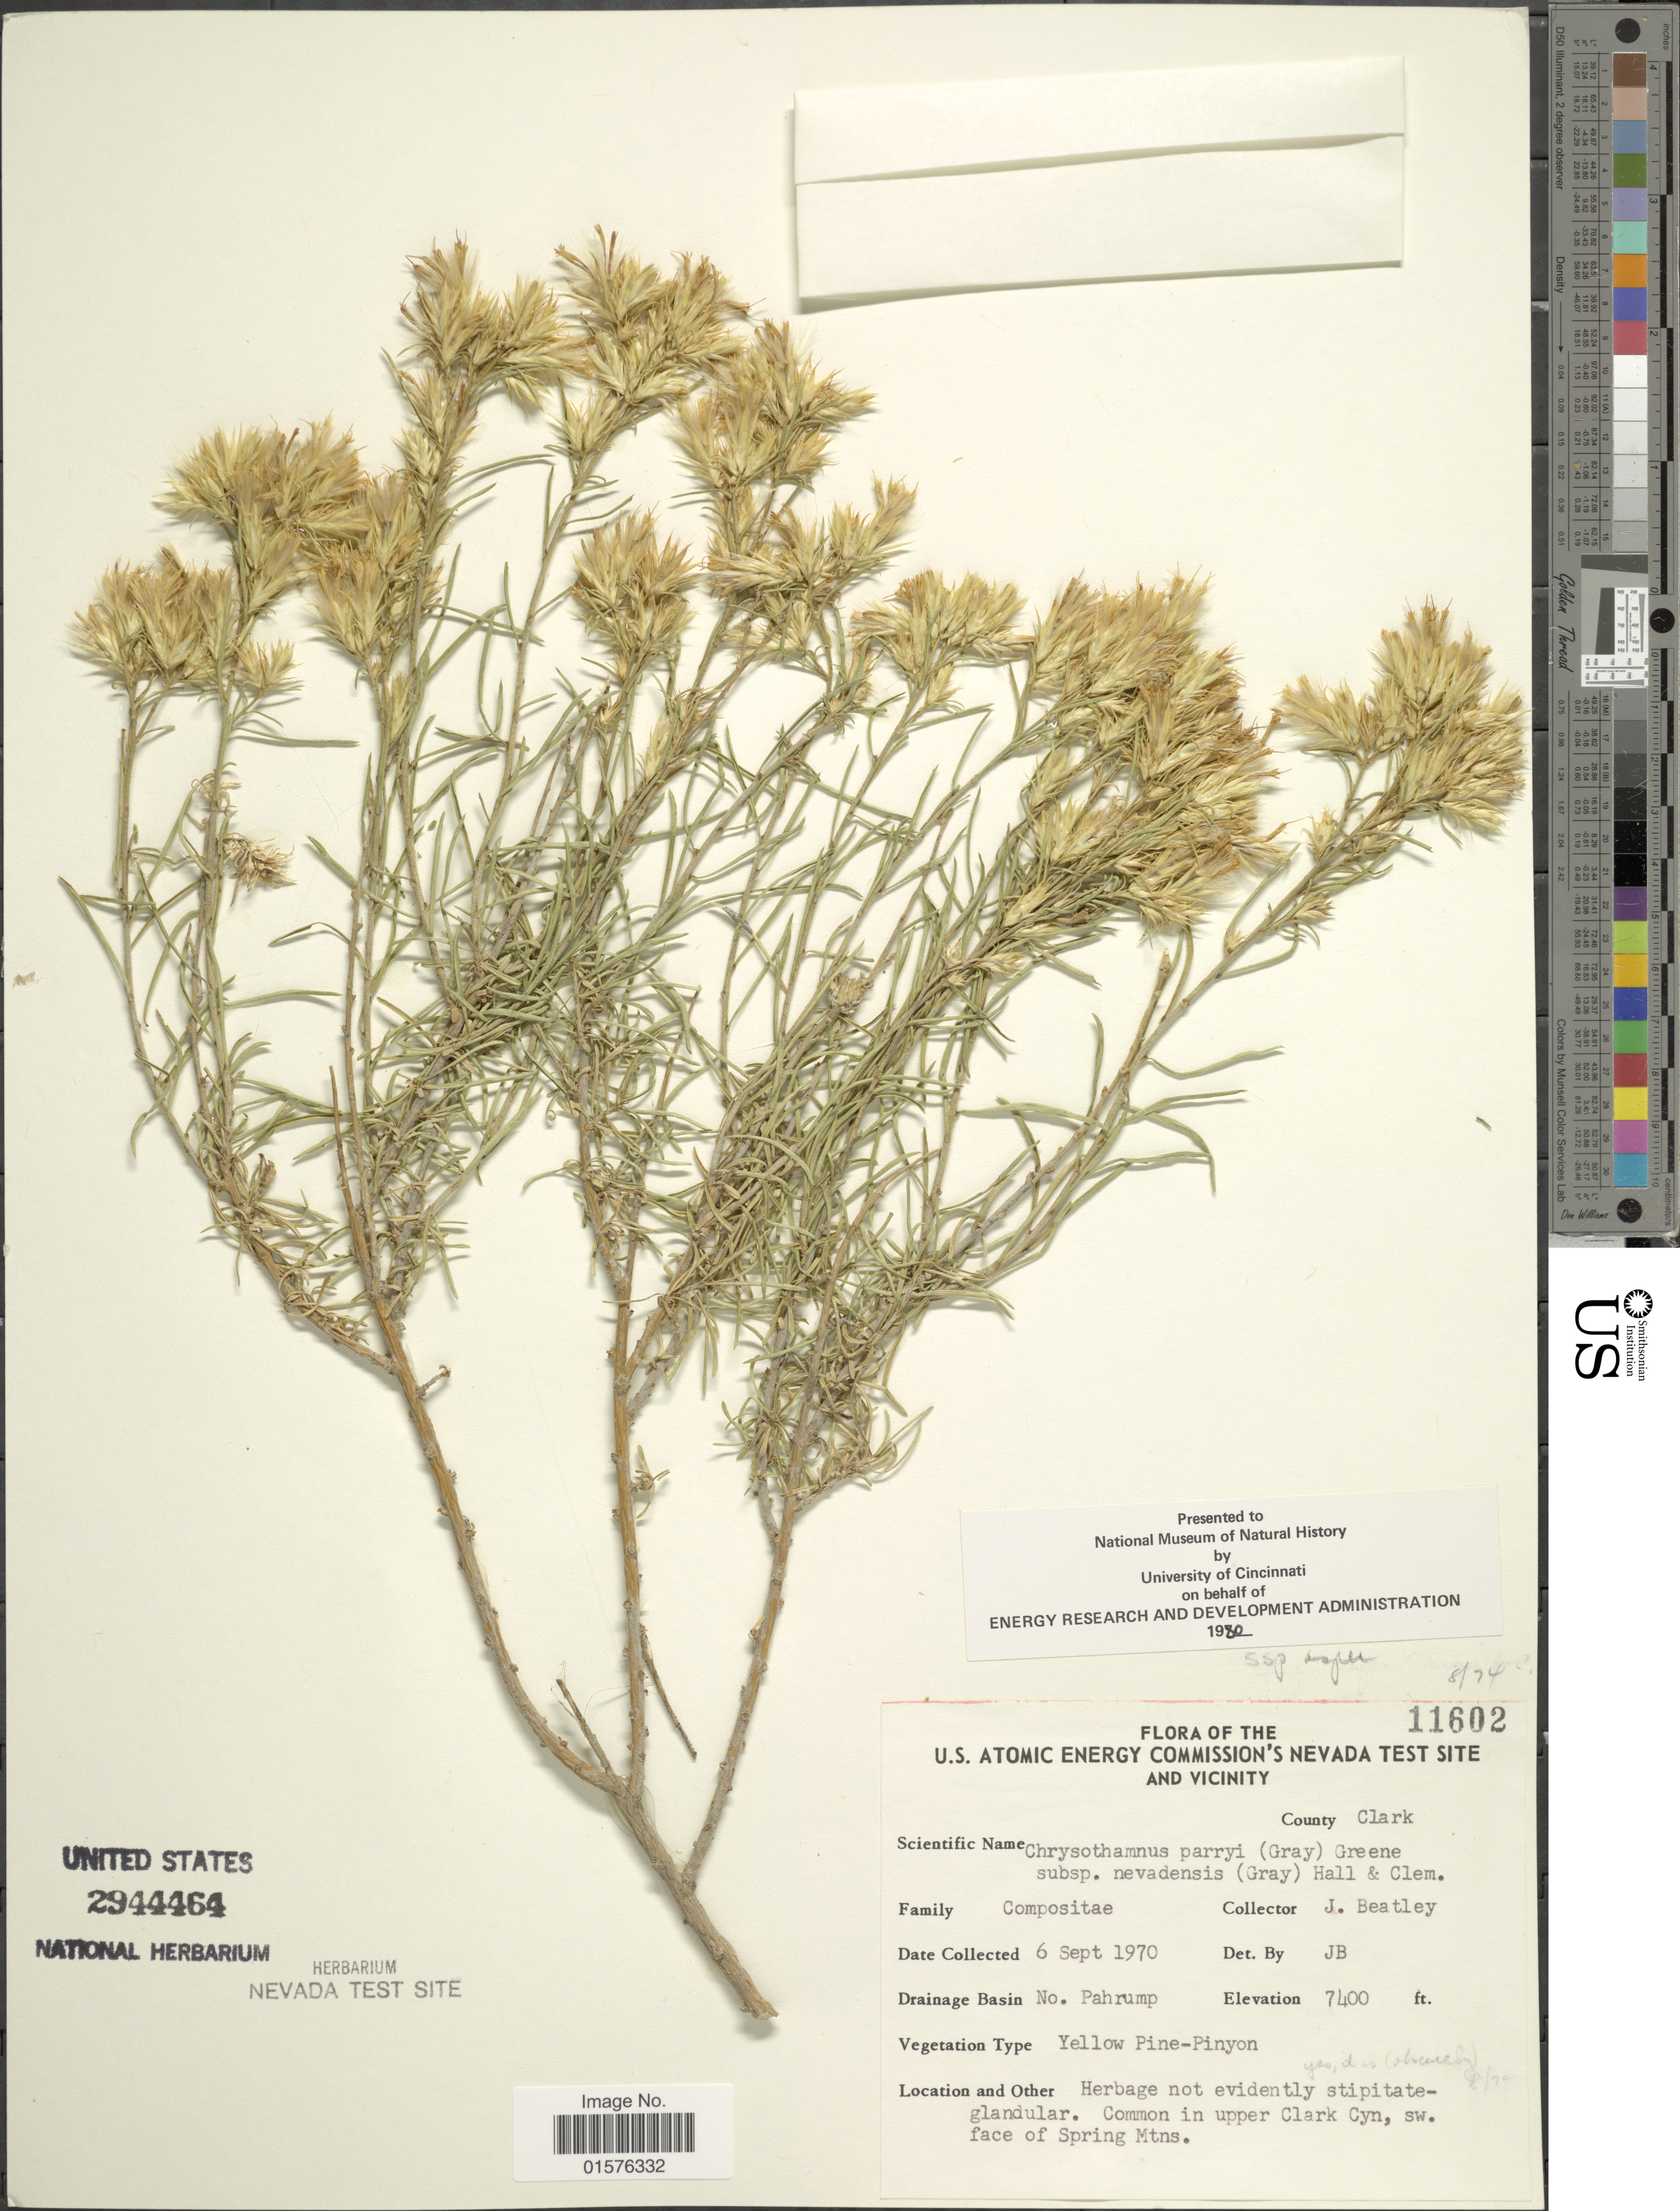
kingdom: Plantae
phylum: Tracheophyta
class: Magnoliopsida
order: Asterales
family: Asteraceae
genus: Ericameria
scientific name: Ericameria parryi var. aspera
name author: (S.W. Greene) G.L. Nesom & G.I. Baird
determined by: Urbatsch, Lowell E., Curator (LSU), Louisiana State University (UNITED STATES)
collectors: J. C. Beatley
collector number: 11602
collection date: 1970-09-06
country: United States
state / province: Nevada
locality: The U.S. Atomic Energy Commission's Nevada test Site and Vicinity, County: Clark, Drainage Basin: No Pahrump, in upper Clark Cyn, sw. face of Springs Mtns.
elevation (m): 2256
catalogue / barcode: US 2944464